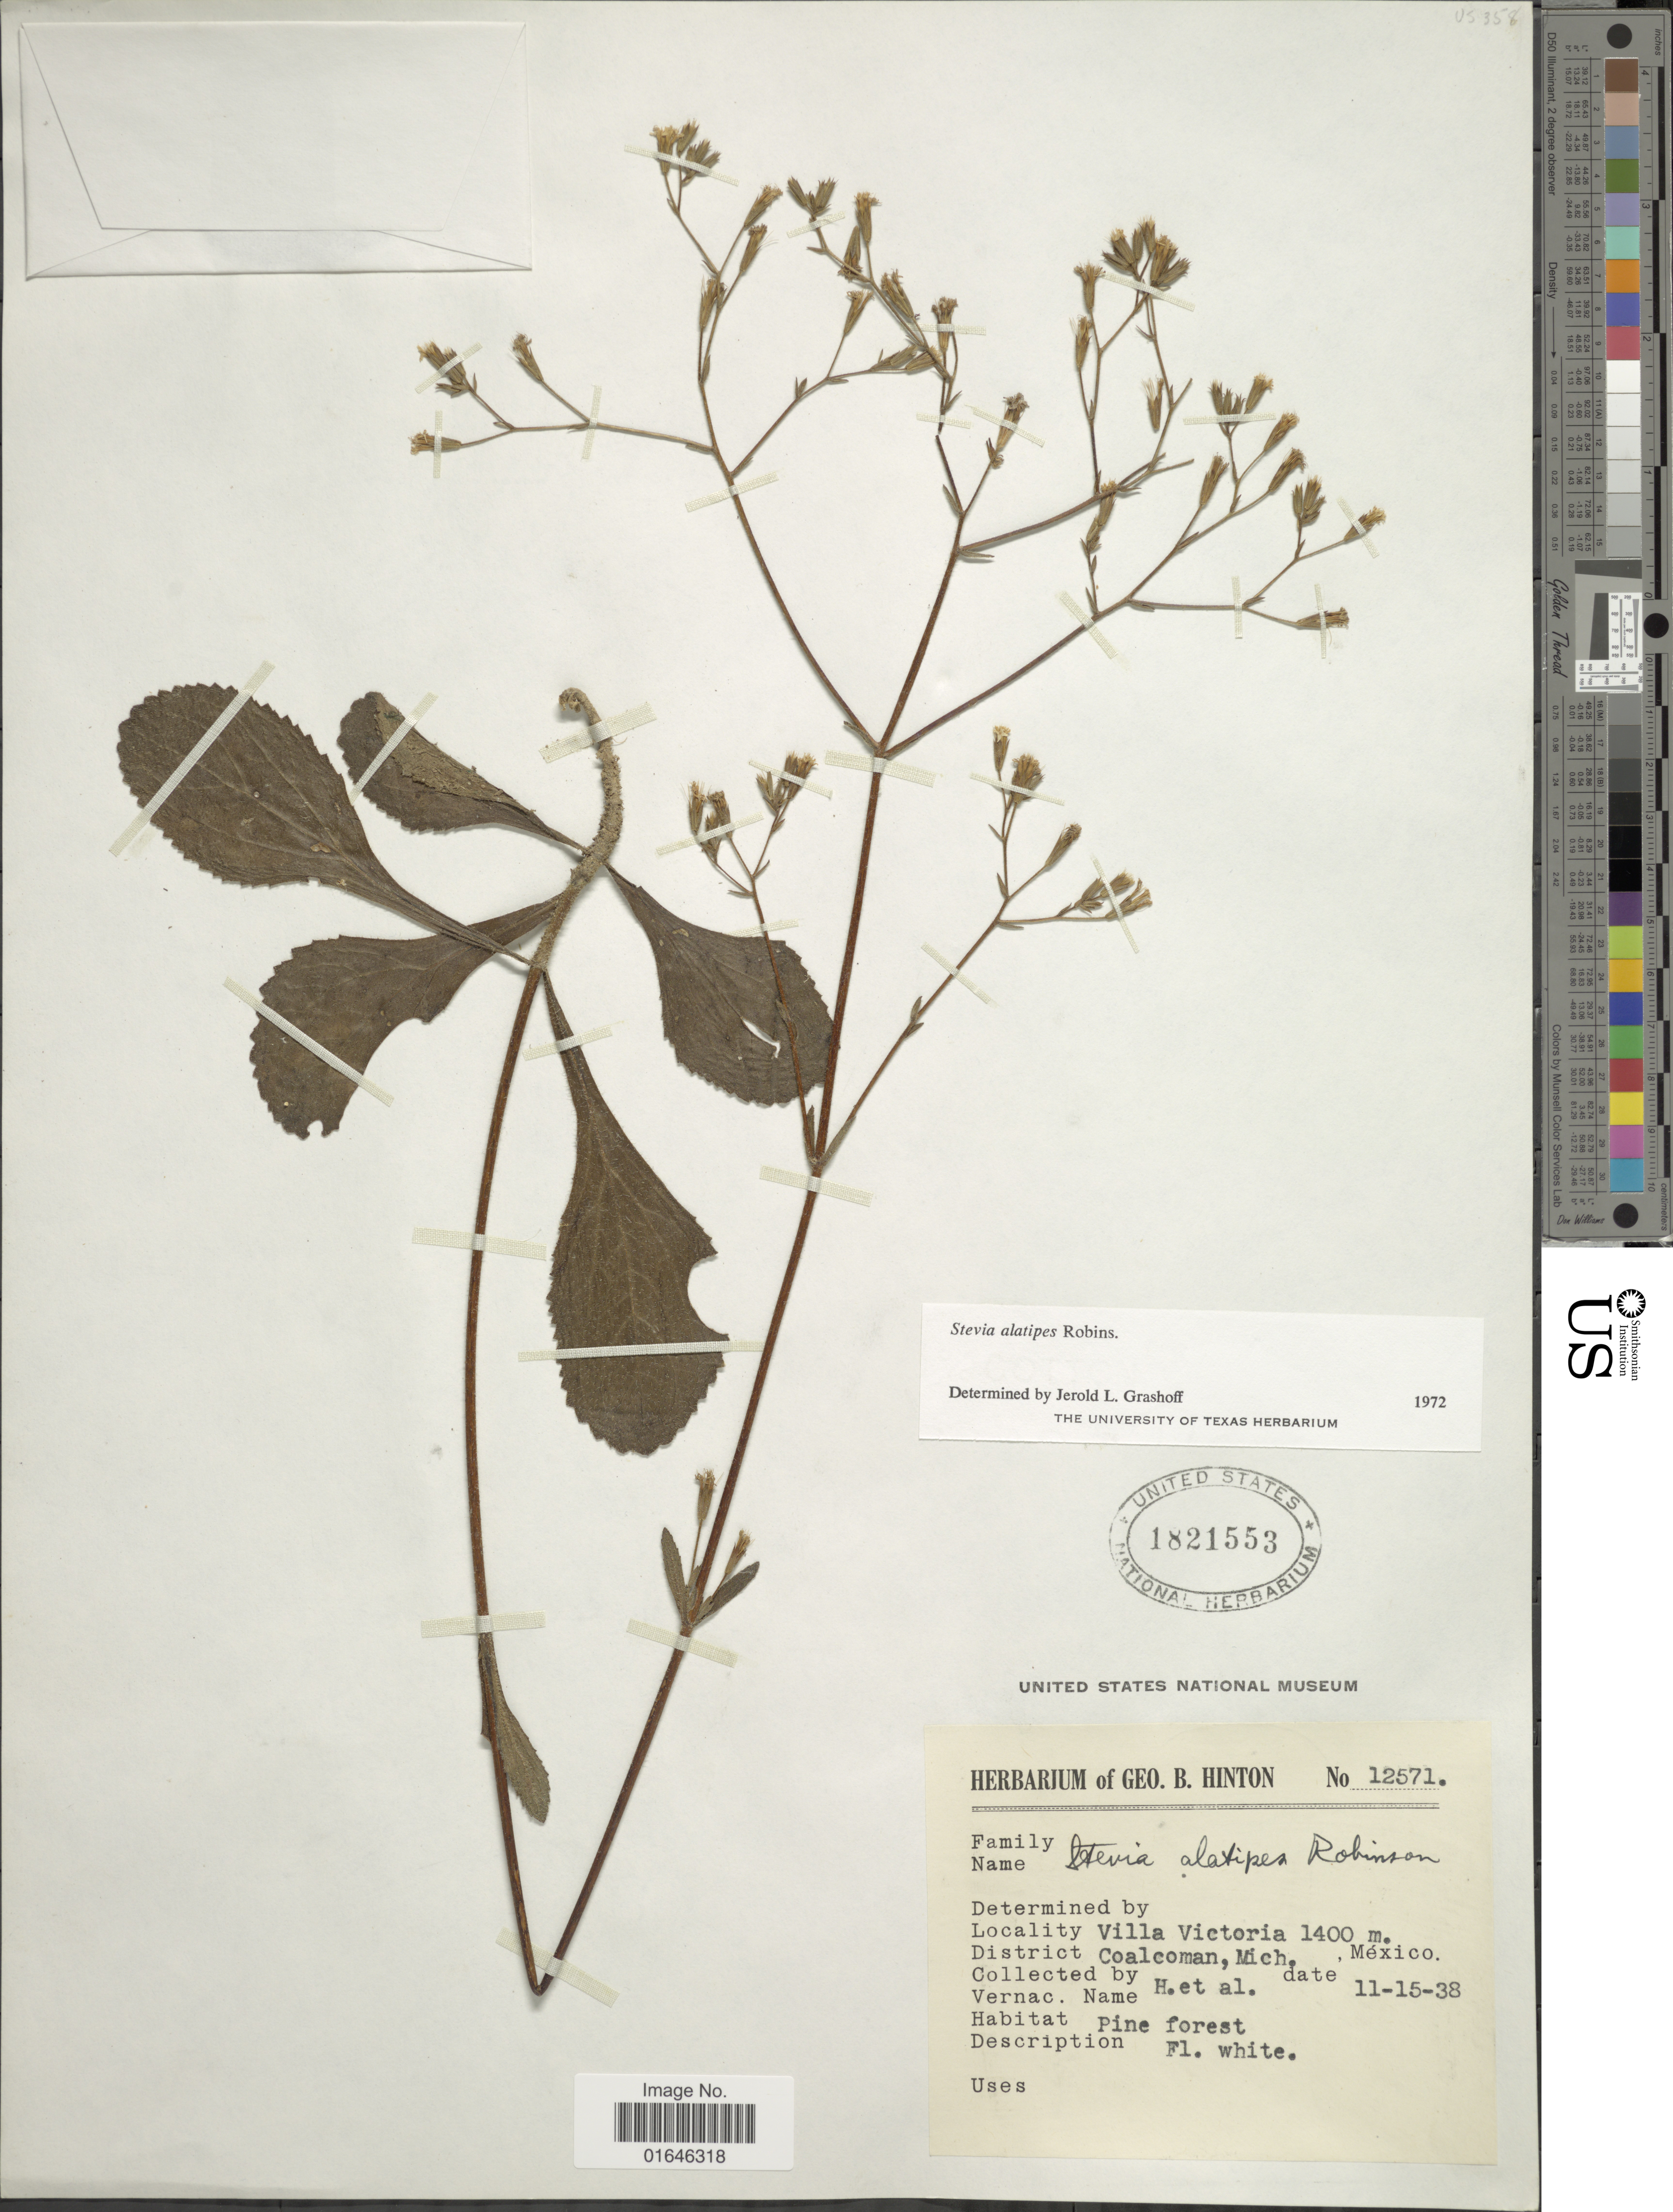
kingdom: Plantae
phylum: Tracheophyta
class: Magnoliopsida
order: Asterales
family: Asteraceae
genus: Stevia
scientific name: Stevia alatipes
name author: B.L. Rob.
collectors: G. B. Hinton & et al.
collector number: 12571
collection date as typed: Transcribed d/m/y: 15/11/38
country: Mexico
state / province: Michoacán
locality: Villa Victoria, District Coalman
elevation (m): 1400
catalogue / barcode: US 1821553